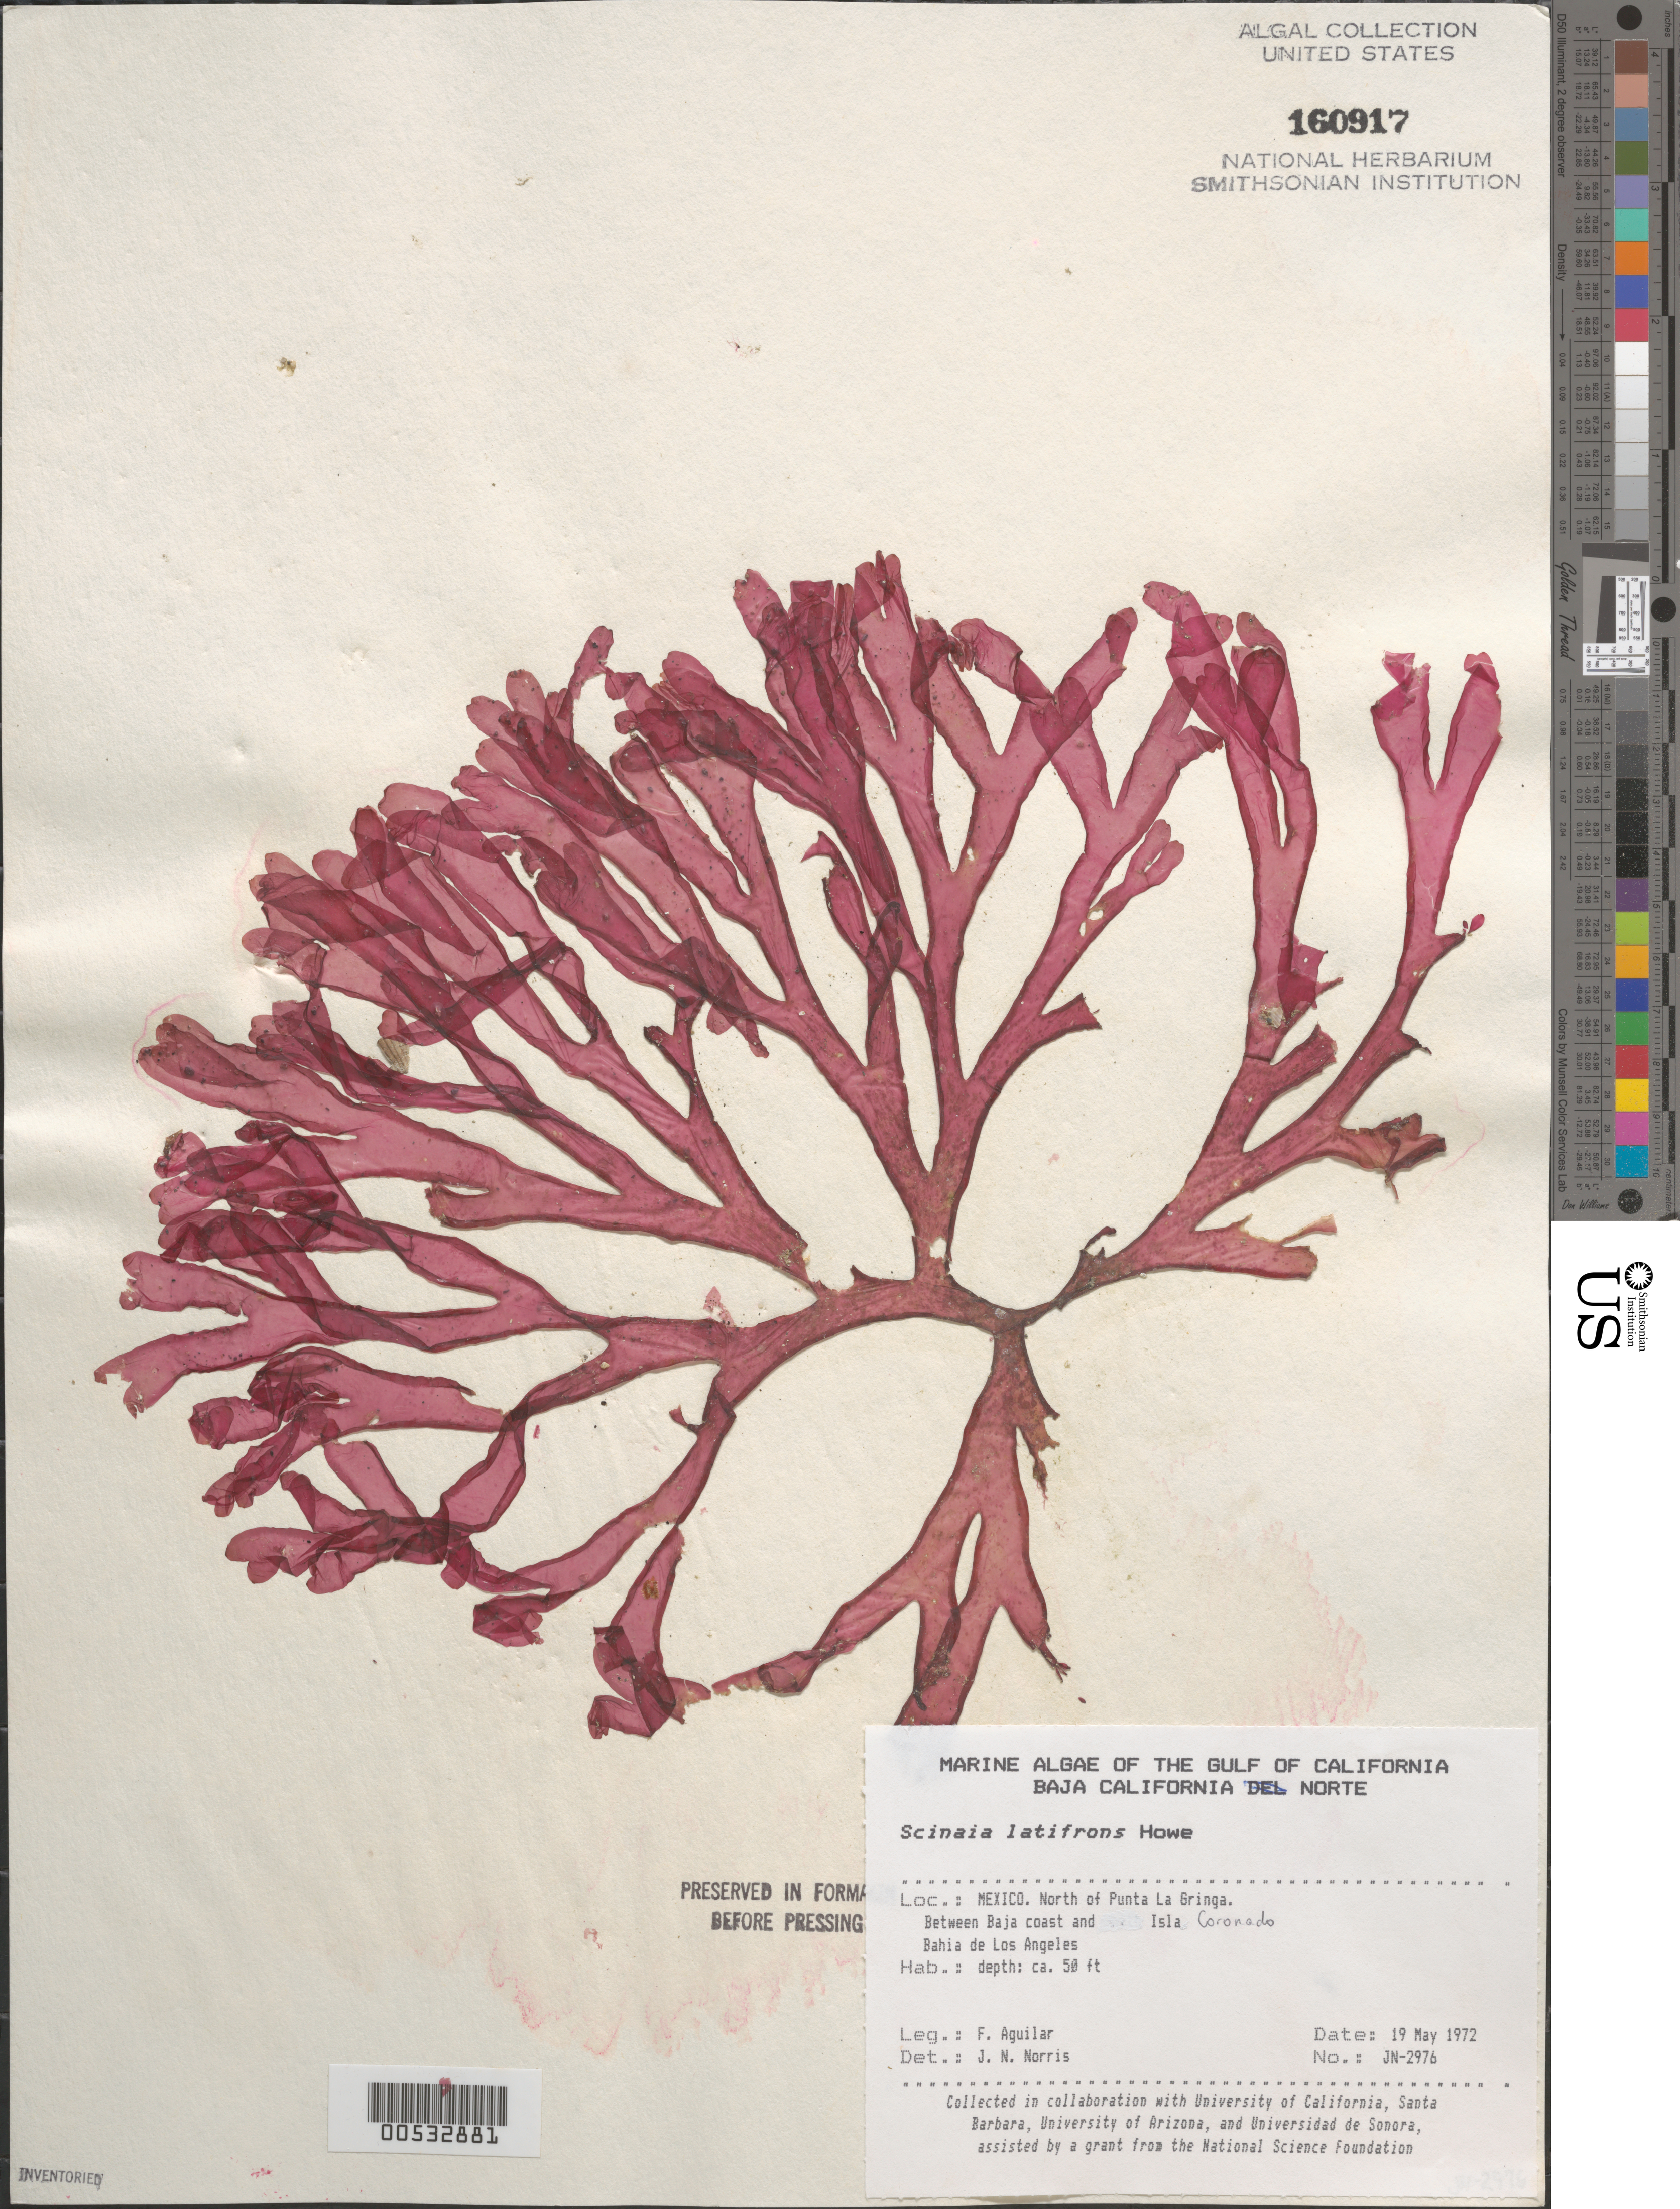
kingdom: Plantae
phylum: Rhodophyta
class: Florideophyceae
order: Nemaliales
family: Scinaiaceae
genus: Scinaia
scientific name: Scinaia latifrons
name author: M. Howe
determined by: Norris, James N.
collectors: F. Aguilar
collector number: JN-2976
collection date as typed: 19 May 1972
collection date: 1972-05-19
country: Mexico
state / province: Baja California Norte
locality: Bahia de los Angeles, north of Punta La Gringa, between Baja and Isla Coronado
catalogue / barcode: US 160917